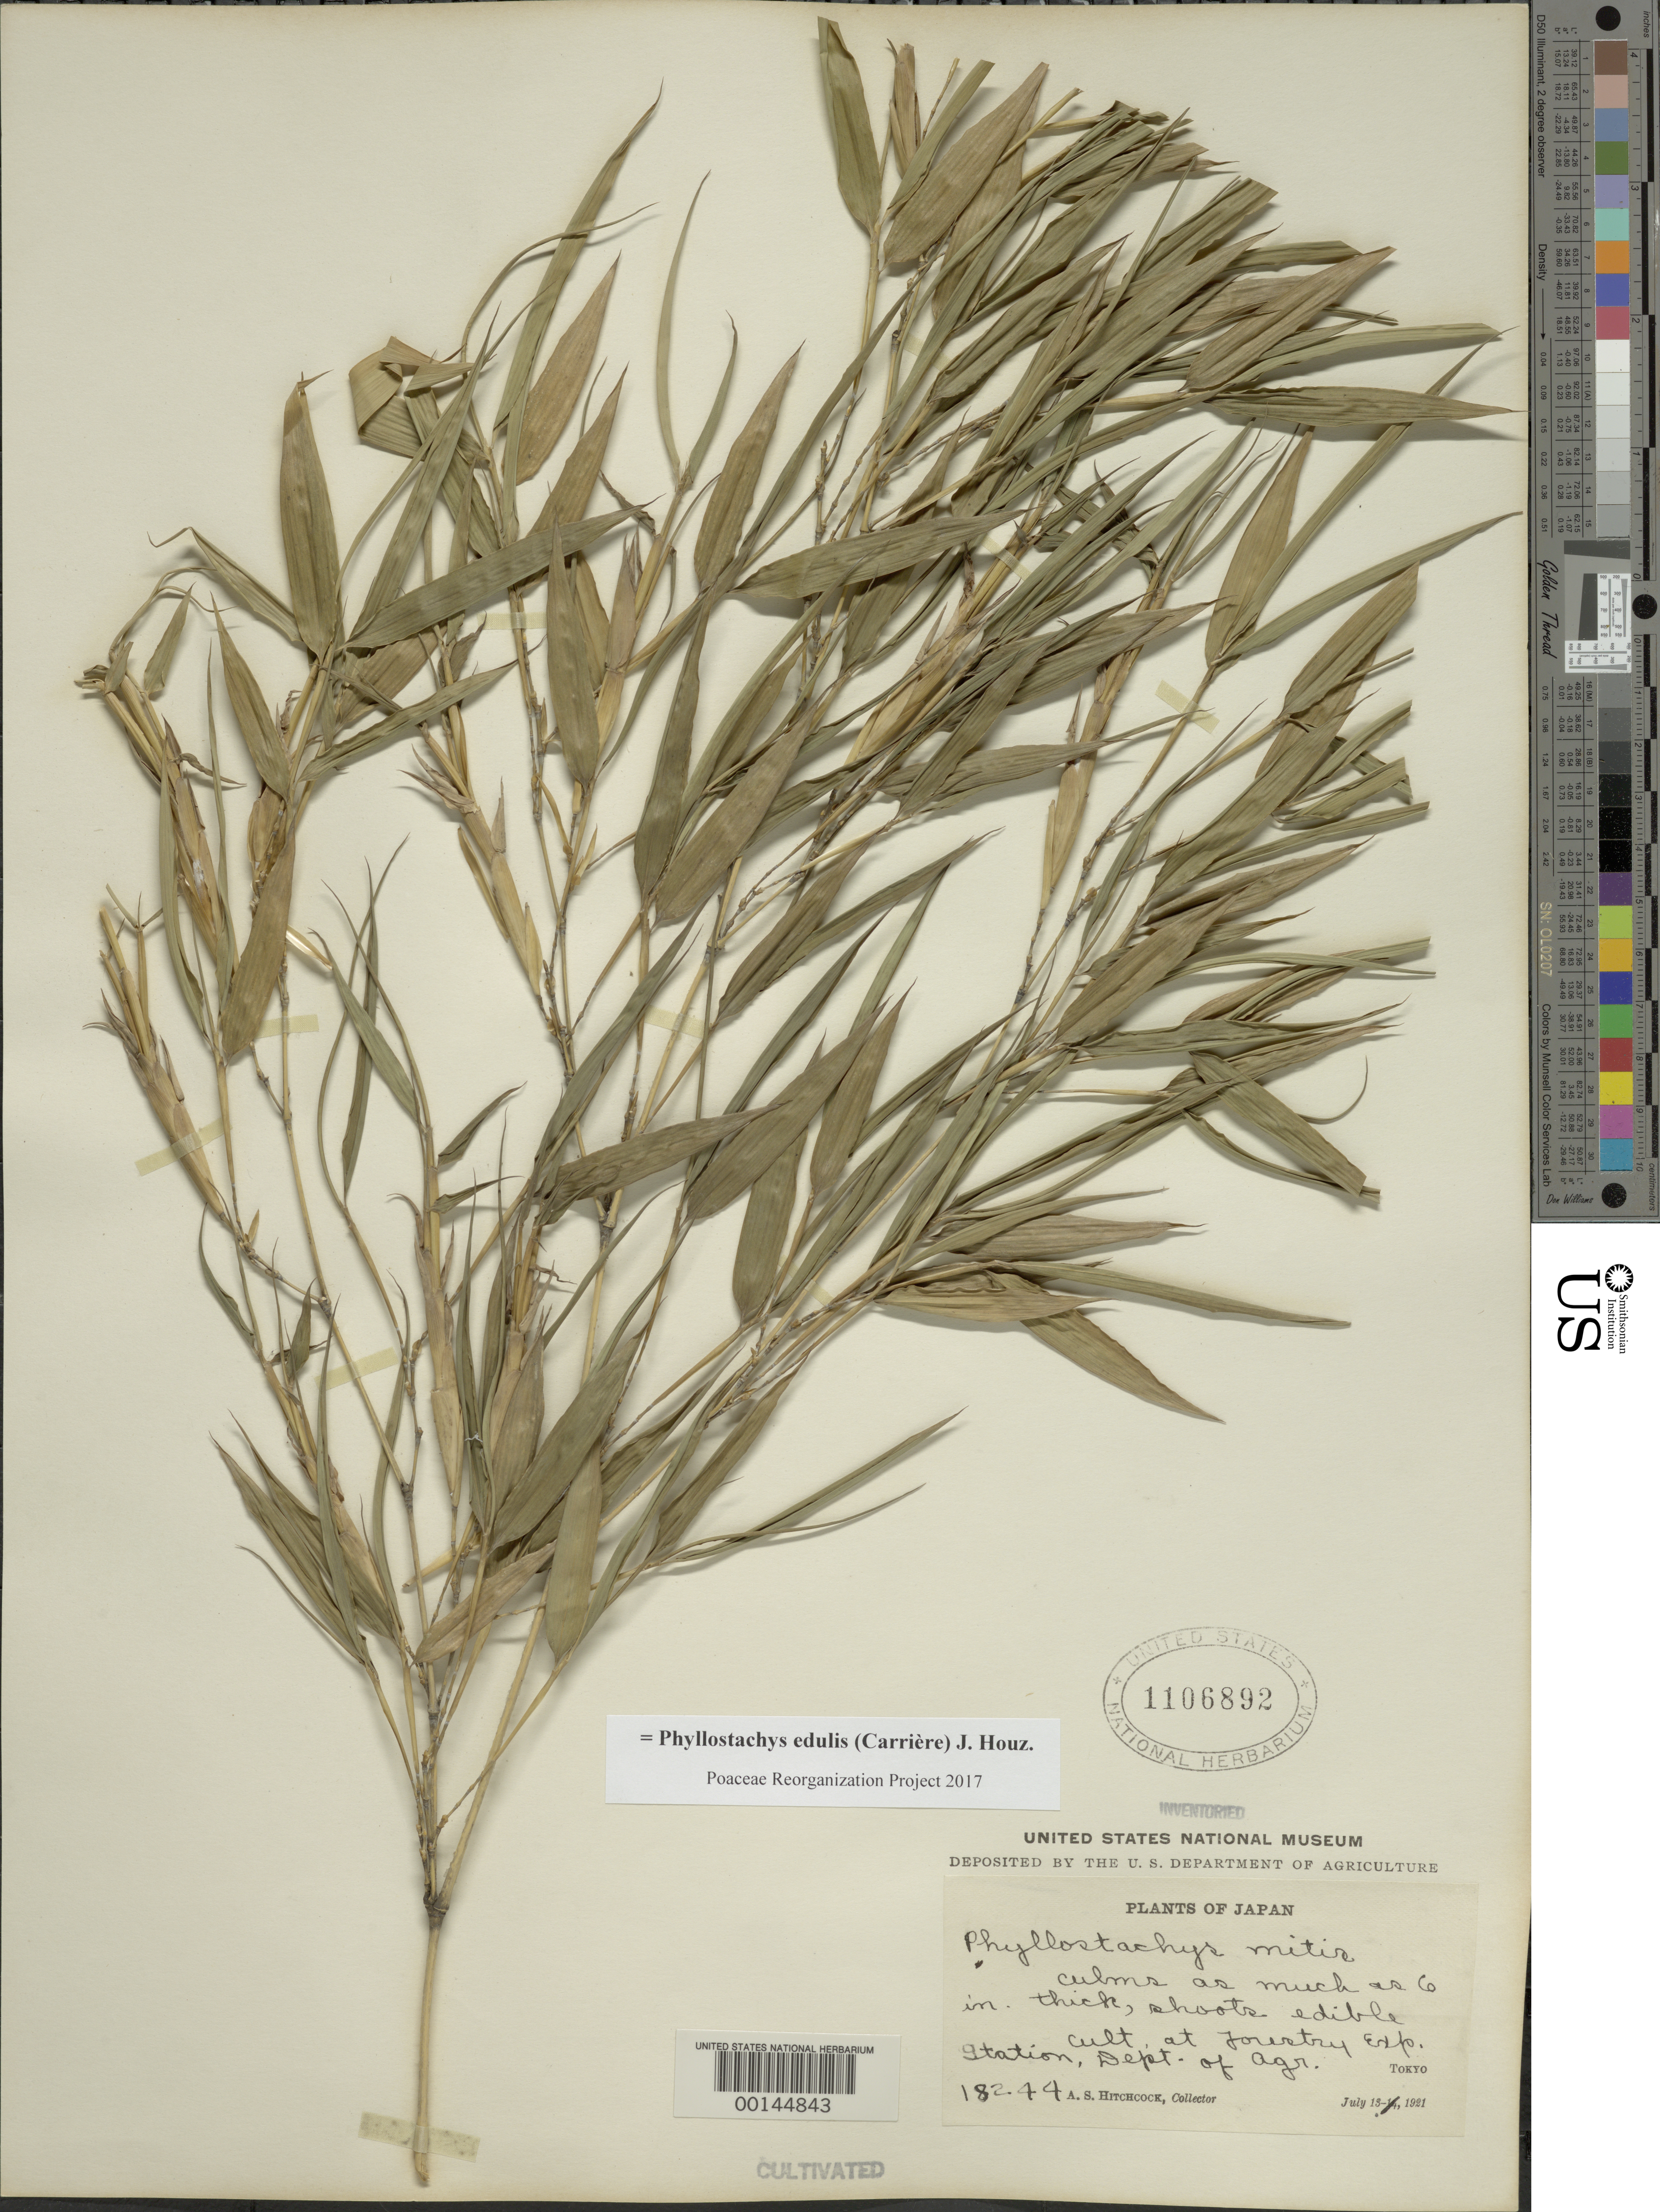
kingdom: Plantae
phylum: Tracheophyta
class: Liliopsida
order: Poales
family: Poaceae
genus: Phyllostachys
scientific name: Phyllostachys edulis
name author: (Carrière) J. Houz.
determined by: Poaceae Reorganization Project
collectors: A. S. Hitchcock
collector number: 18244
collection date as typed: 13 Jul 1921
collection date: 1921-07-13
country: Japan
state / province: Tokyo, Federal City of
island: Honshu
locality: Forestry experiment station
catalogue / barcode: US 1106892